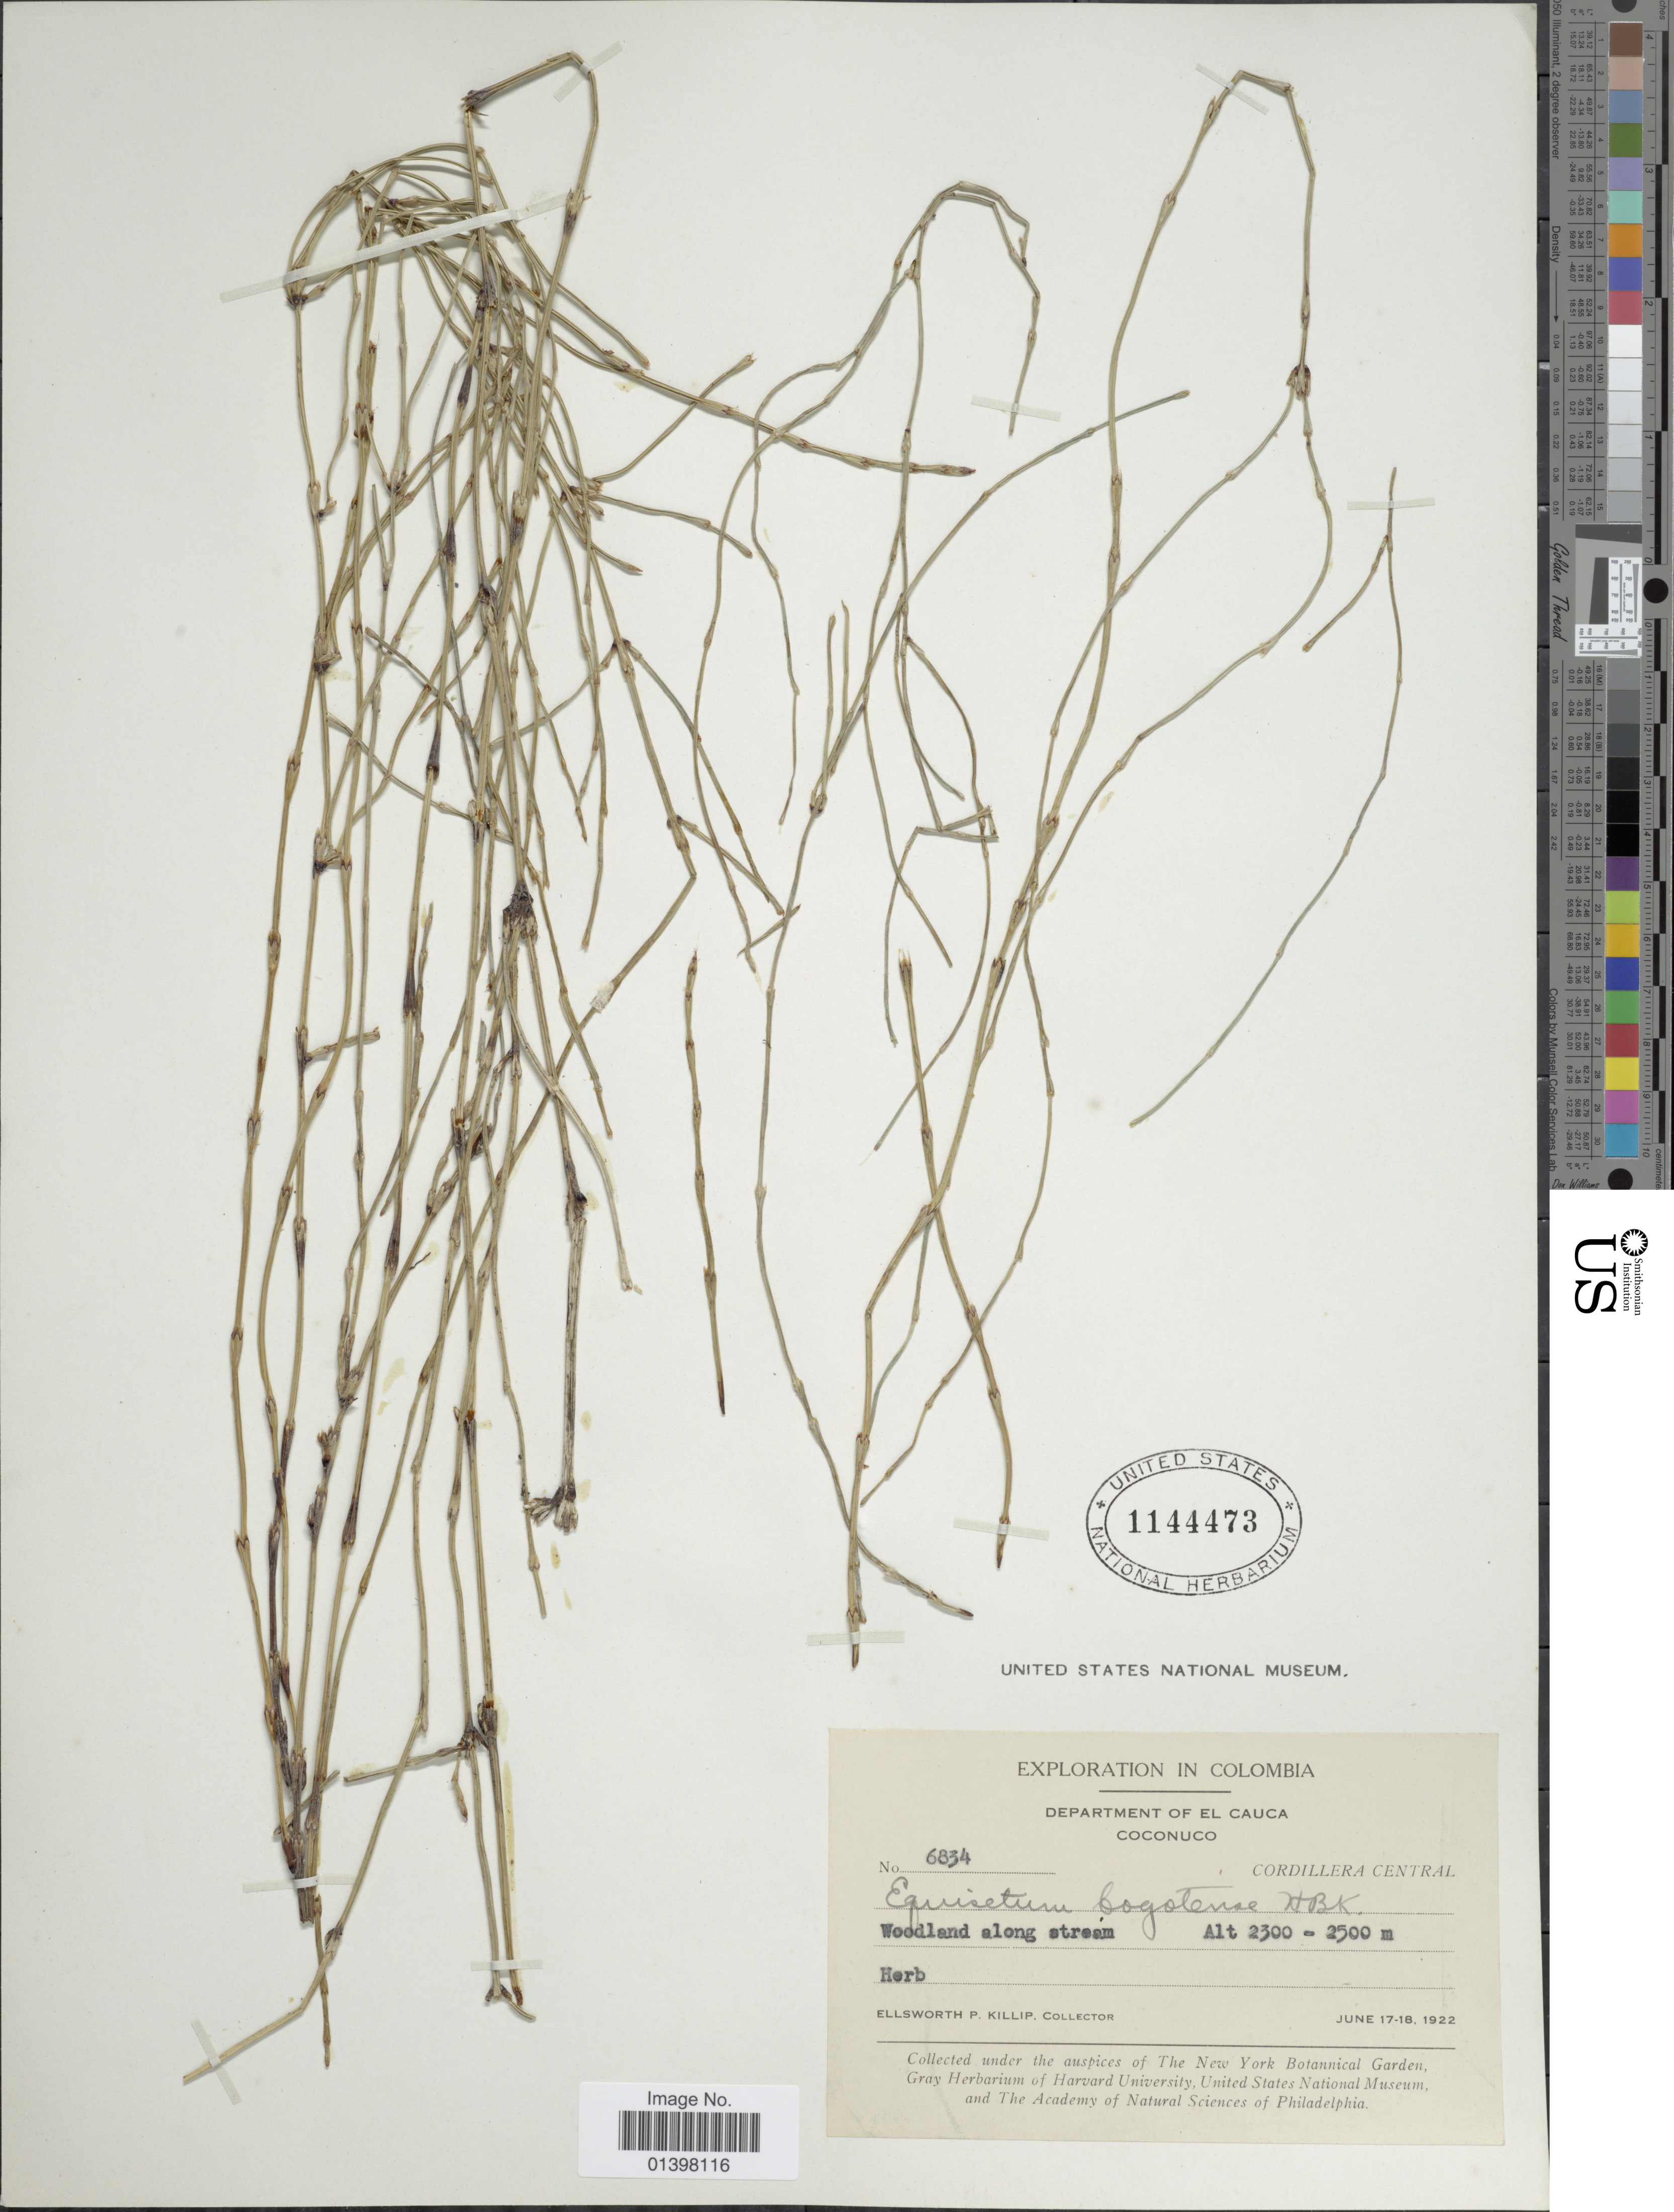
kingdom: Plantae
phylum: Tracheophyta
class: Polypodiopsida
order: Equisetales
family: Equisetaceae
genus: Equisetum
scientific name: Equisetum bogotense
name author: Kunth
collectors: E. P. Killip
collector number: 6834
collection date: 1922-06-17/1922-06-18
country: Colombia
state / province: Cauca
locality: Department of El Cauca Coconuco, Cordillera Central, Woodland along stream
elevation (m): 2300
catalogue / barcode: US 1144473